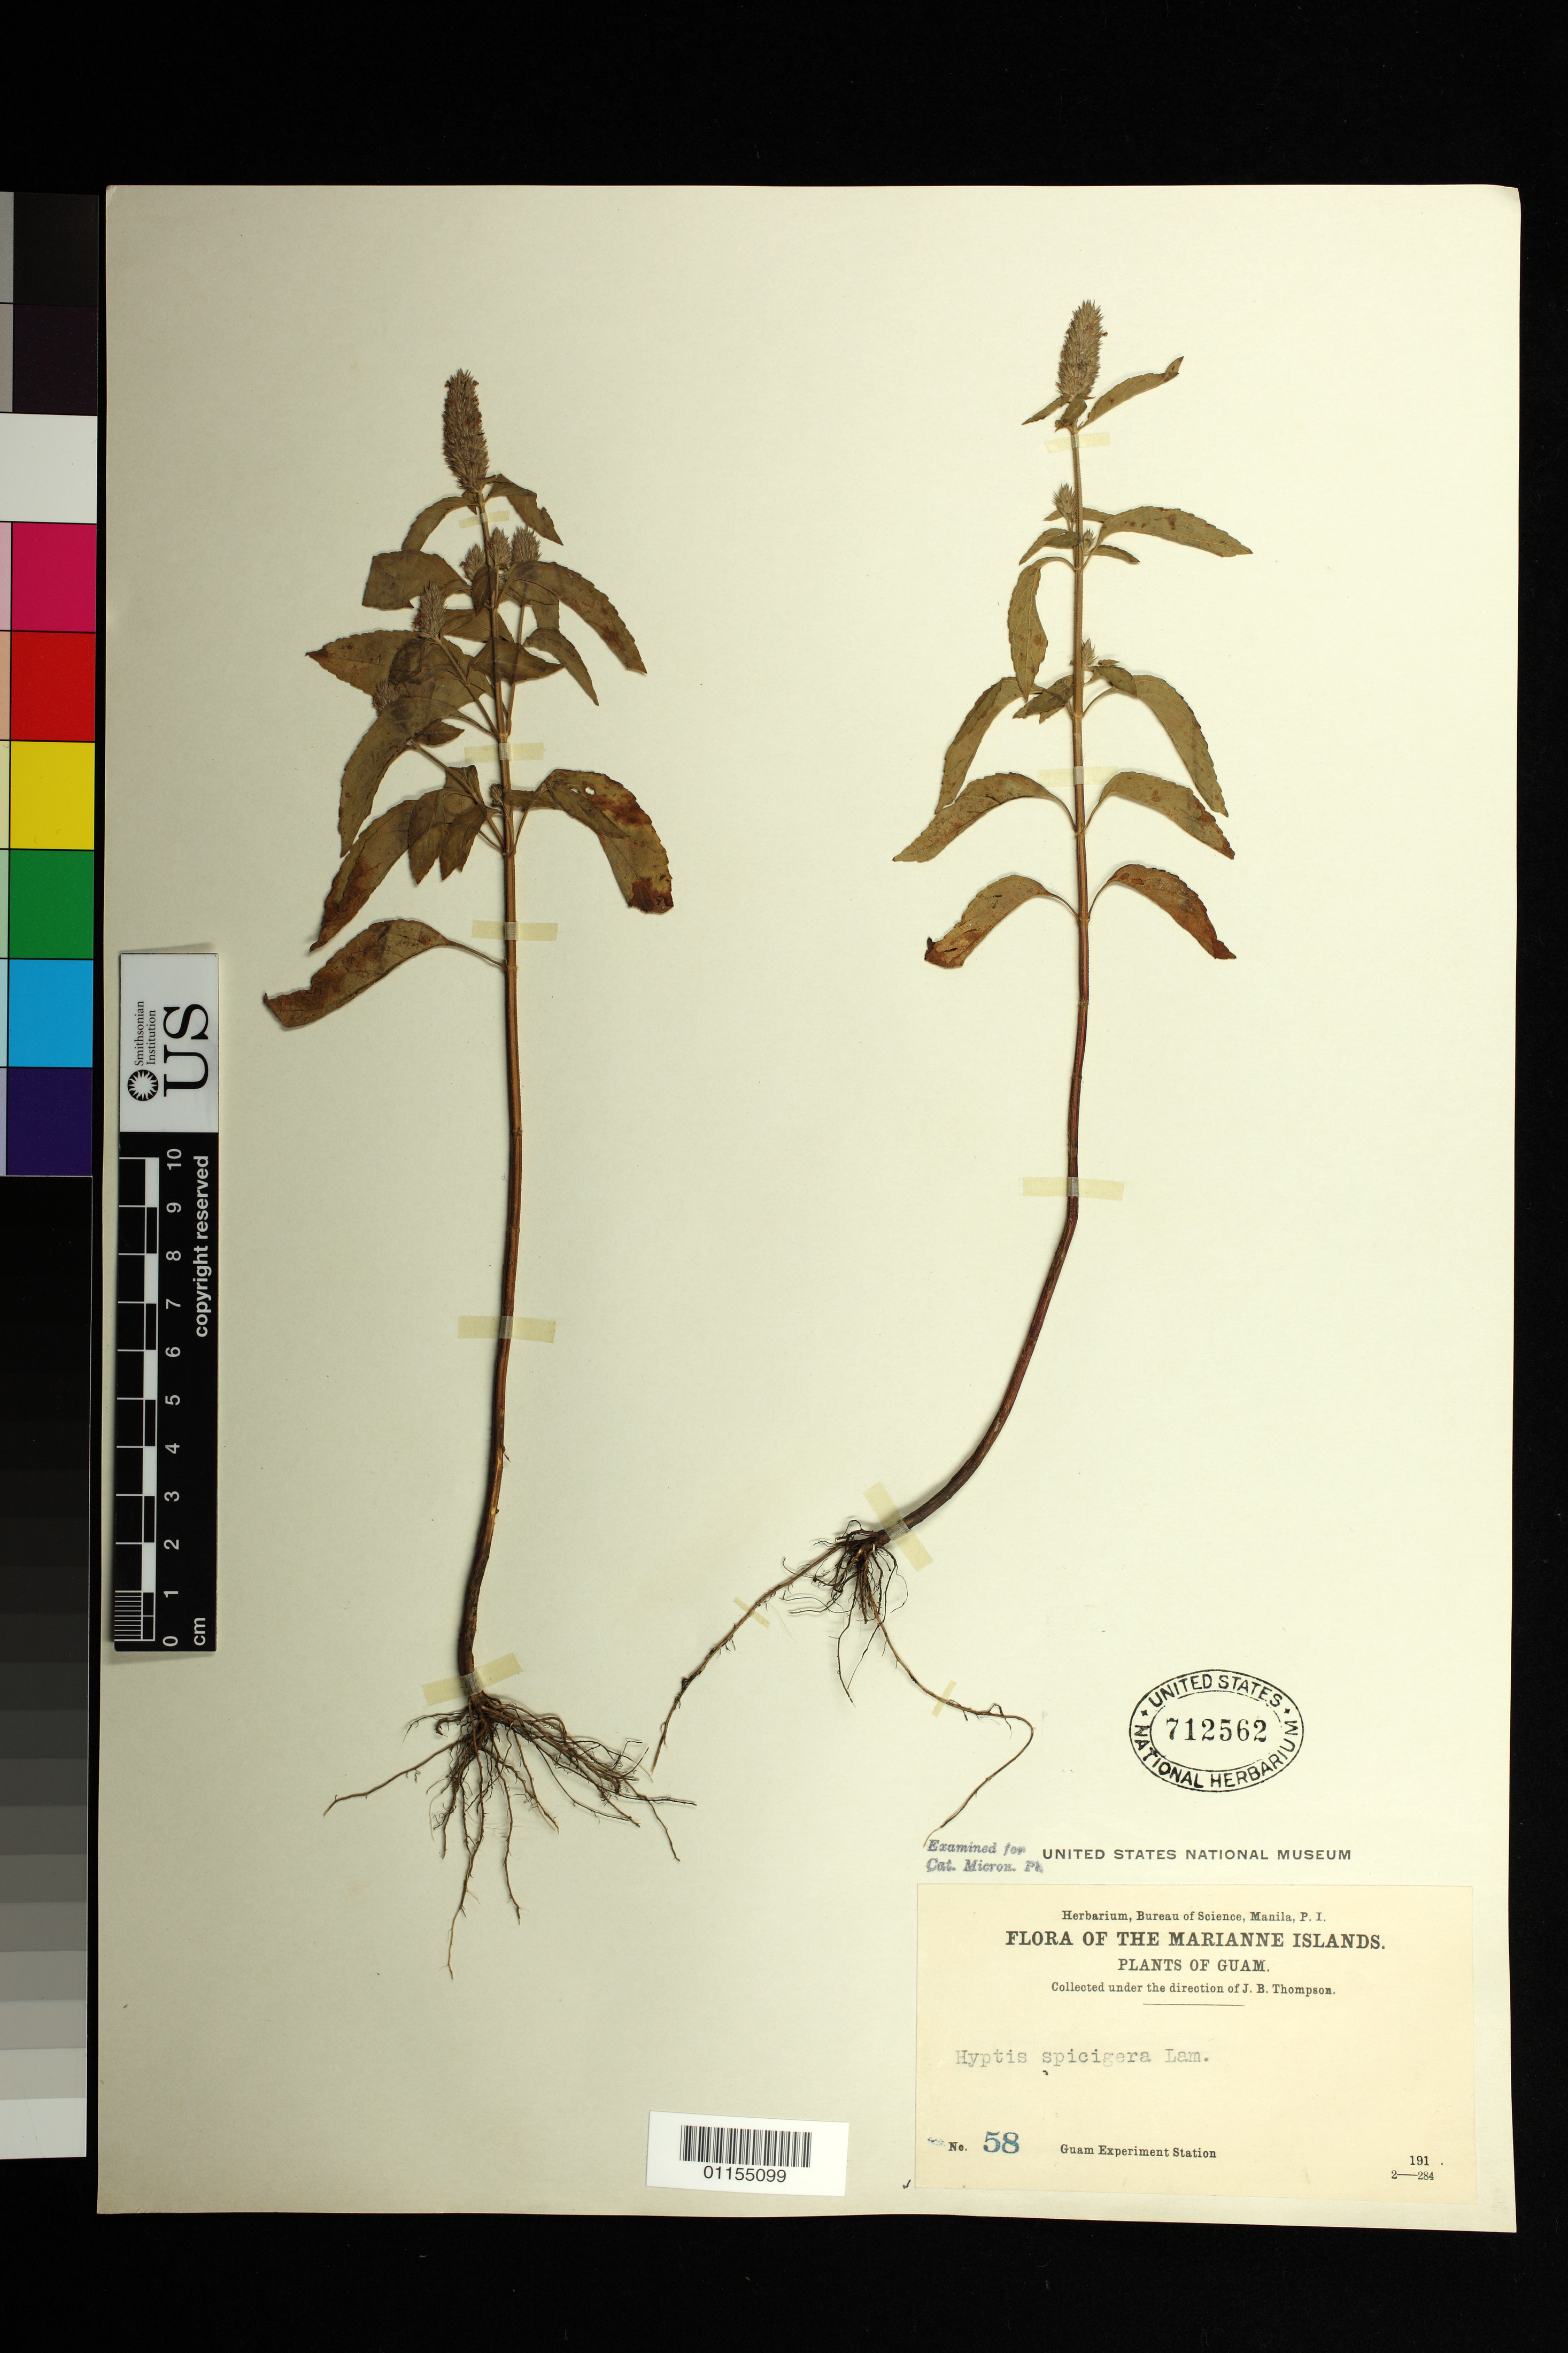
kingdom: Plantae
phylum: Tracheophyta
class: Magnoliopsida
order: Lamiales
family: Lamiaceae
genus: Cantinoa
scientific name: Cantinoa americana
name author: (Aubl.) Harley & J.F.B. Pastore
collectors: J. B. Thompson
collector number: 58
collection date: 1910/1919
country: Guam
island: Guam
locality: Guam Experiment Station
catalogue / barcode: US 712562